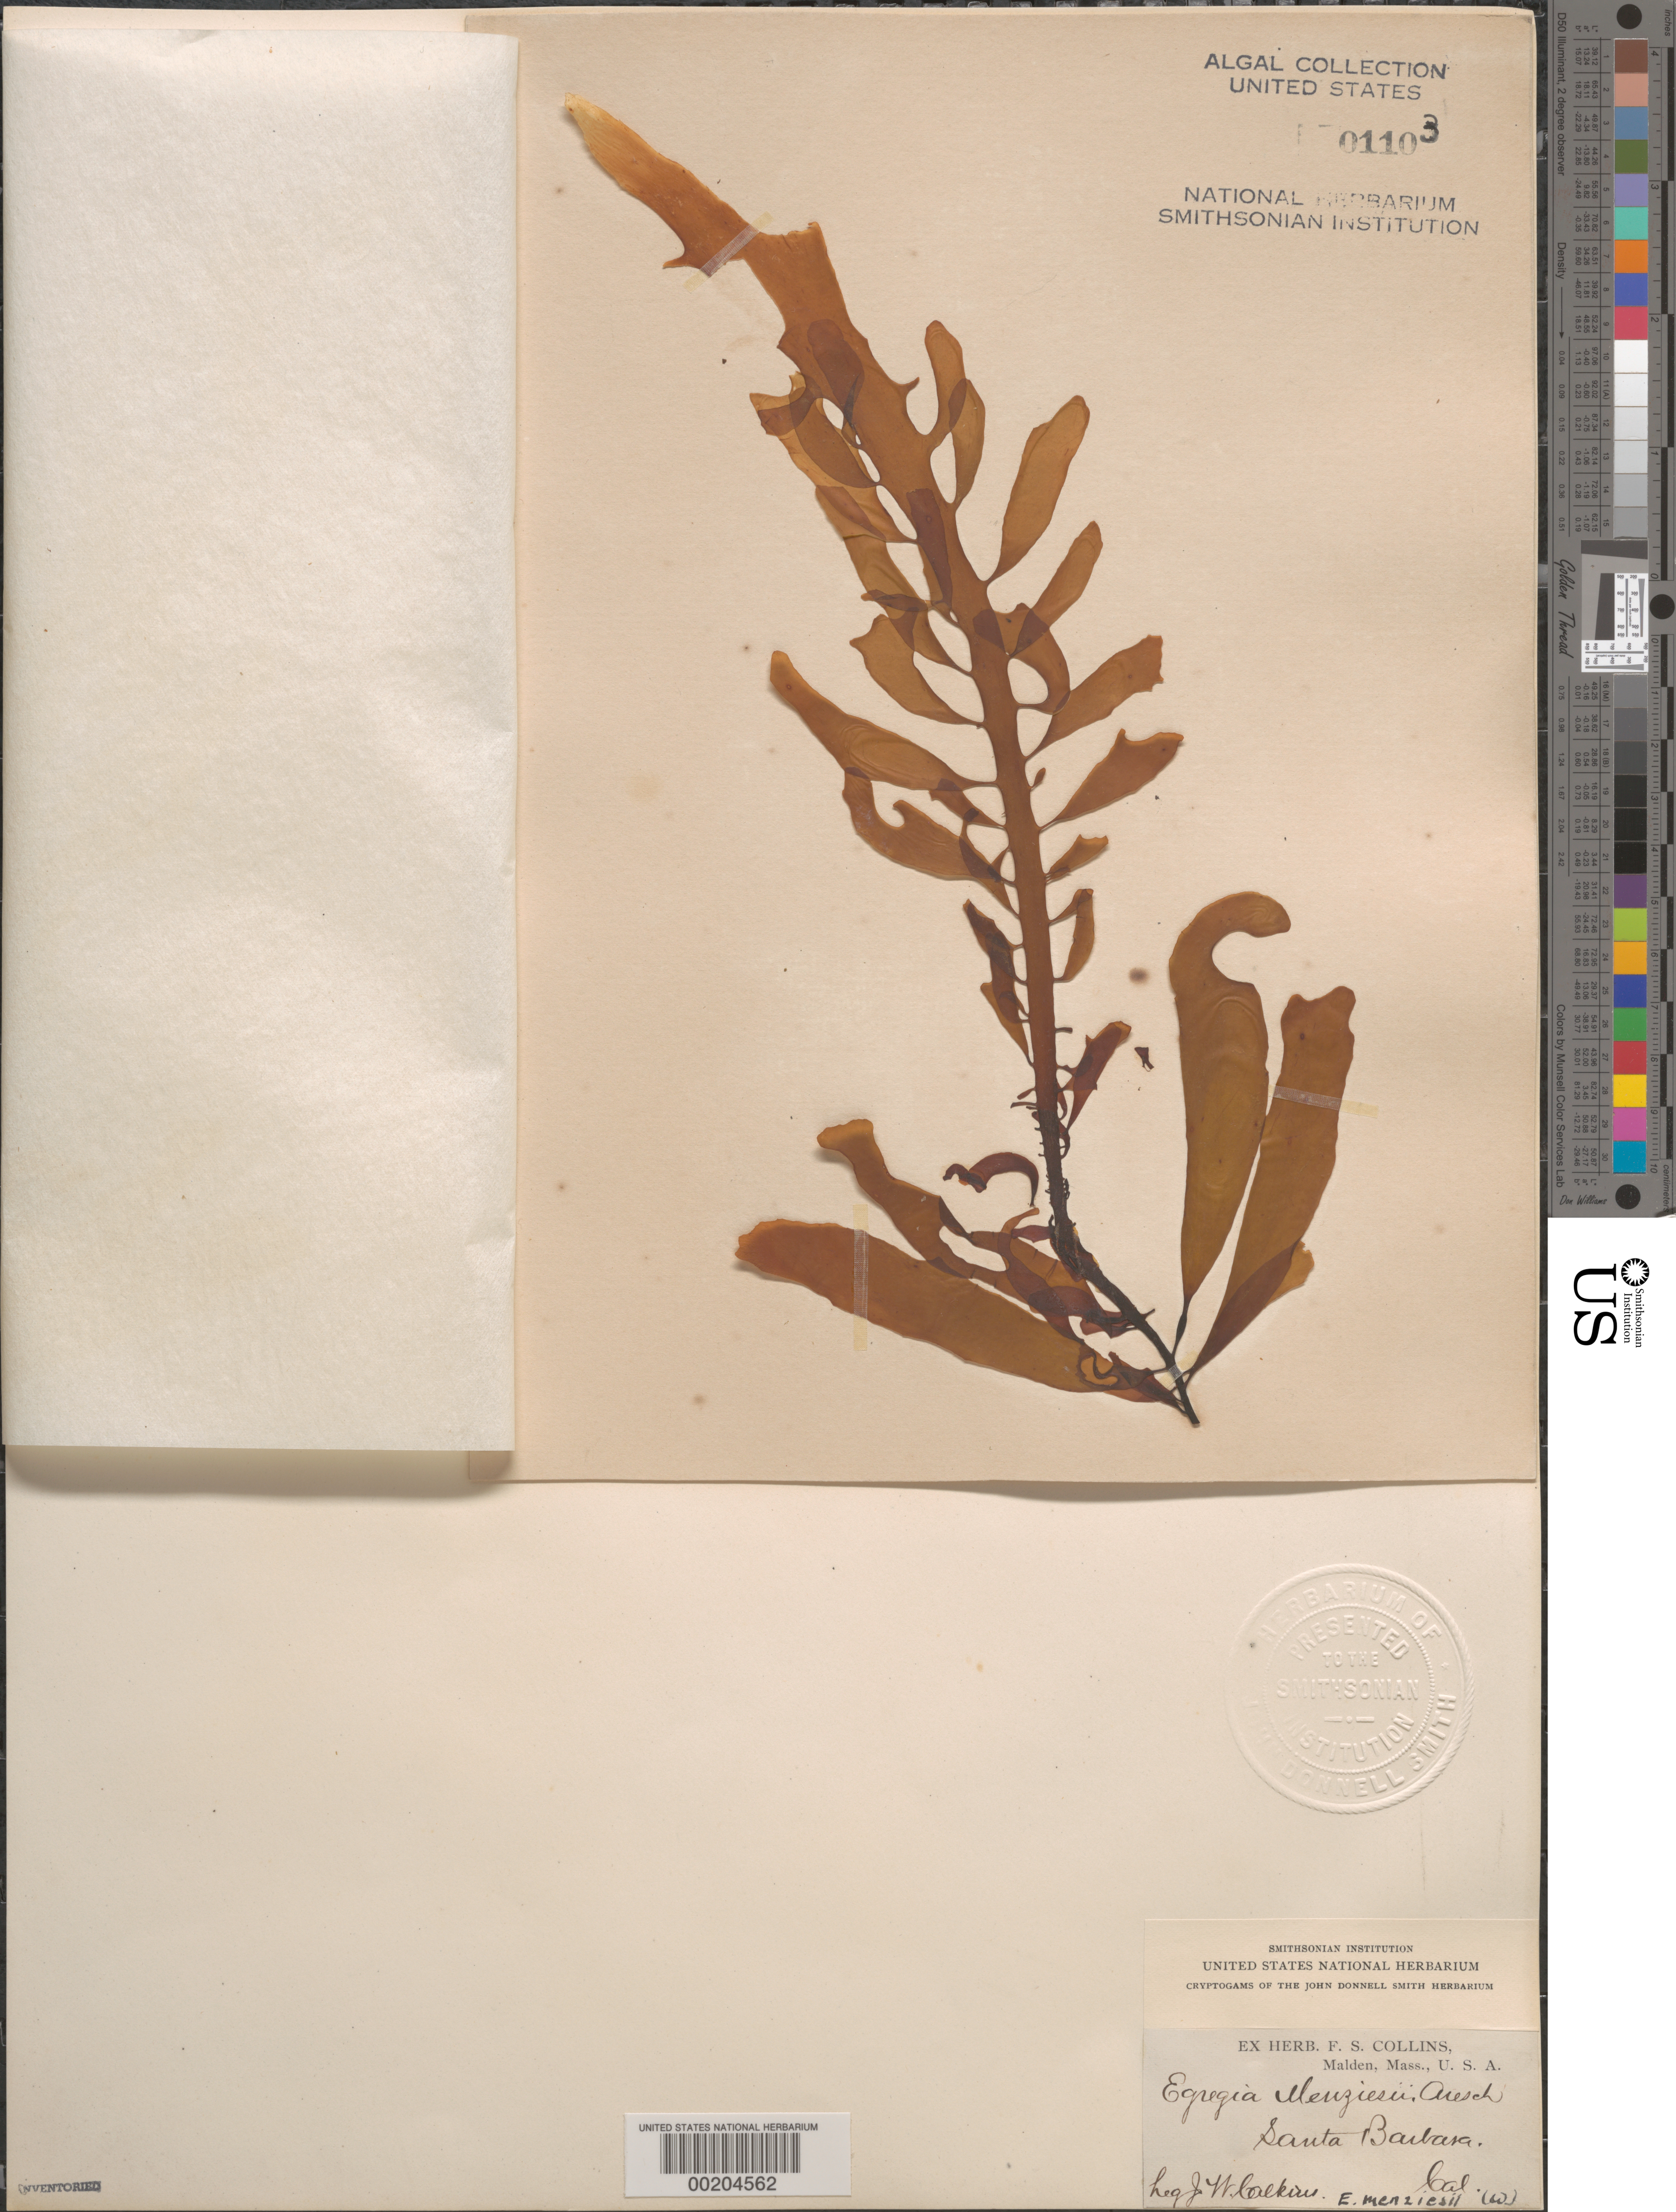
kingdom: Chromista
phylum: Ochrophyta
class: Phaeophyceae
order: Laminariales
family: Lessoniaceae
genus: Egregia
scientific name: Egregia menziesii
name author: (Turner) Aresch.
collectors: J. Calkins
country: United States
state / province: California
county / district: Santa Barbara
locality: Santa Barbara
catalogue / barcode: US 1103